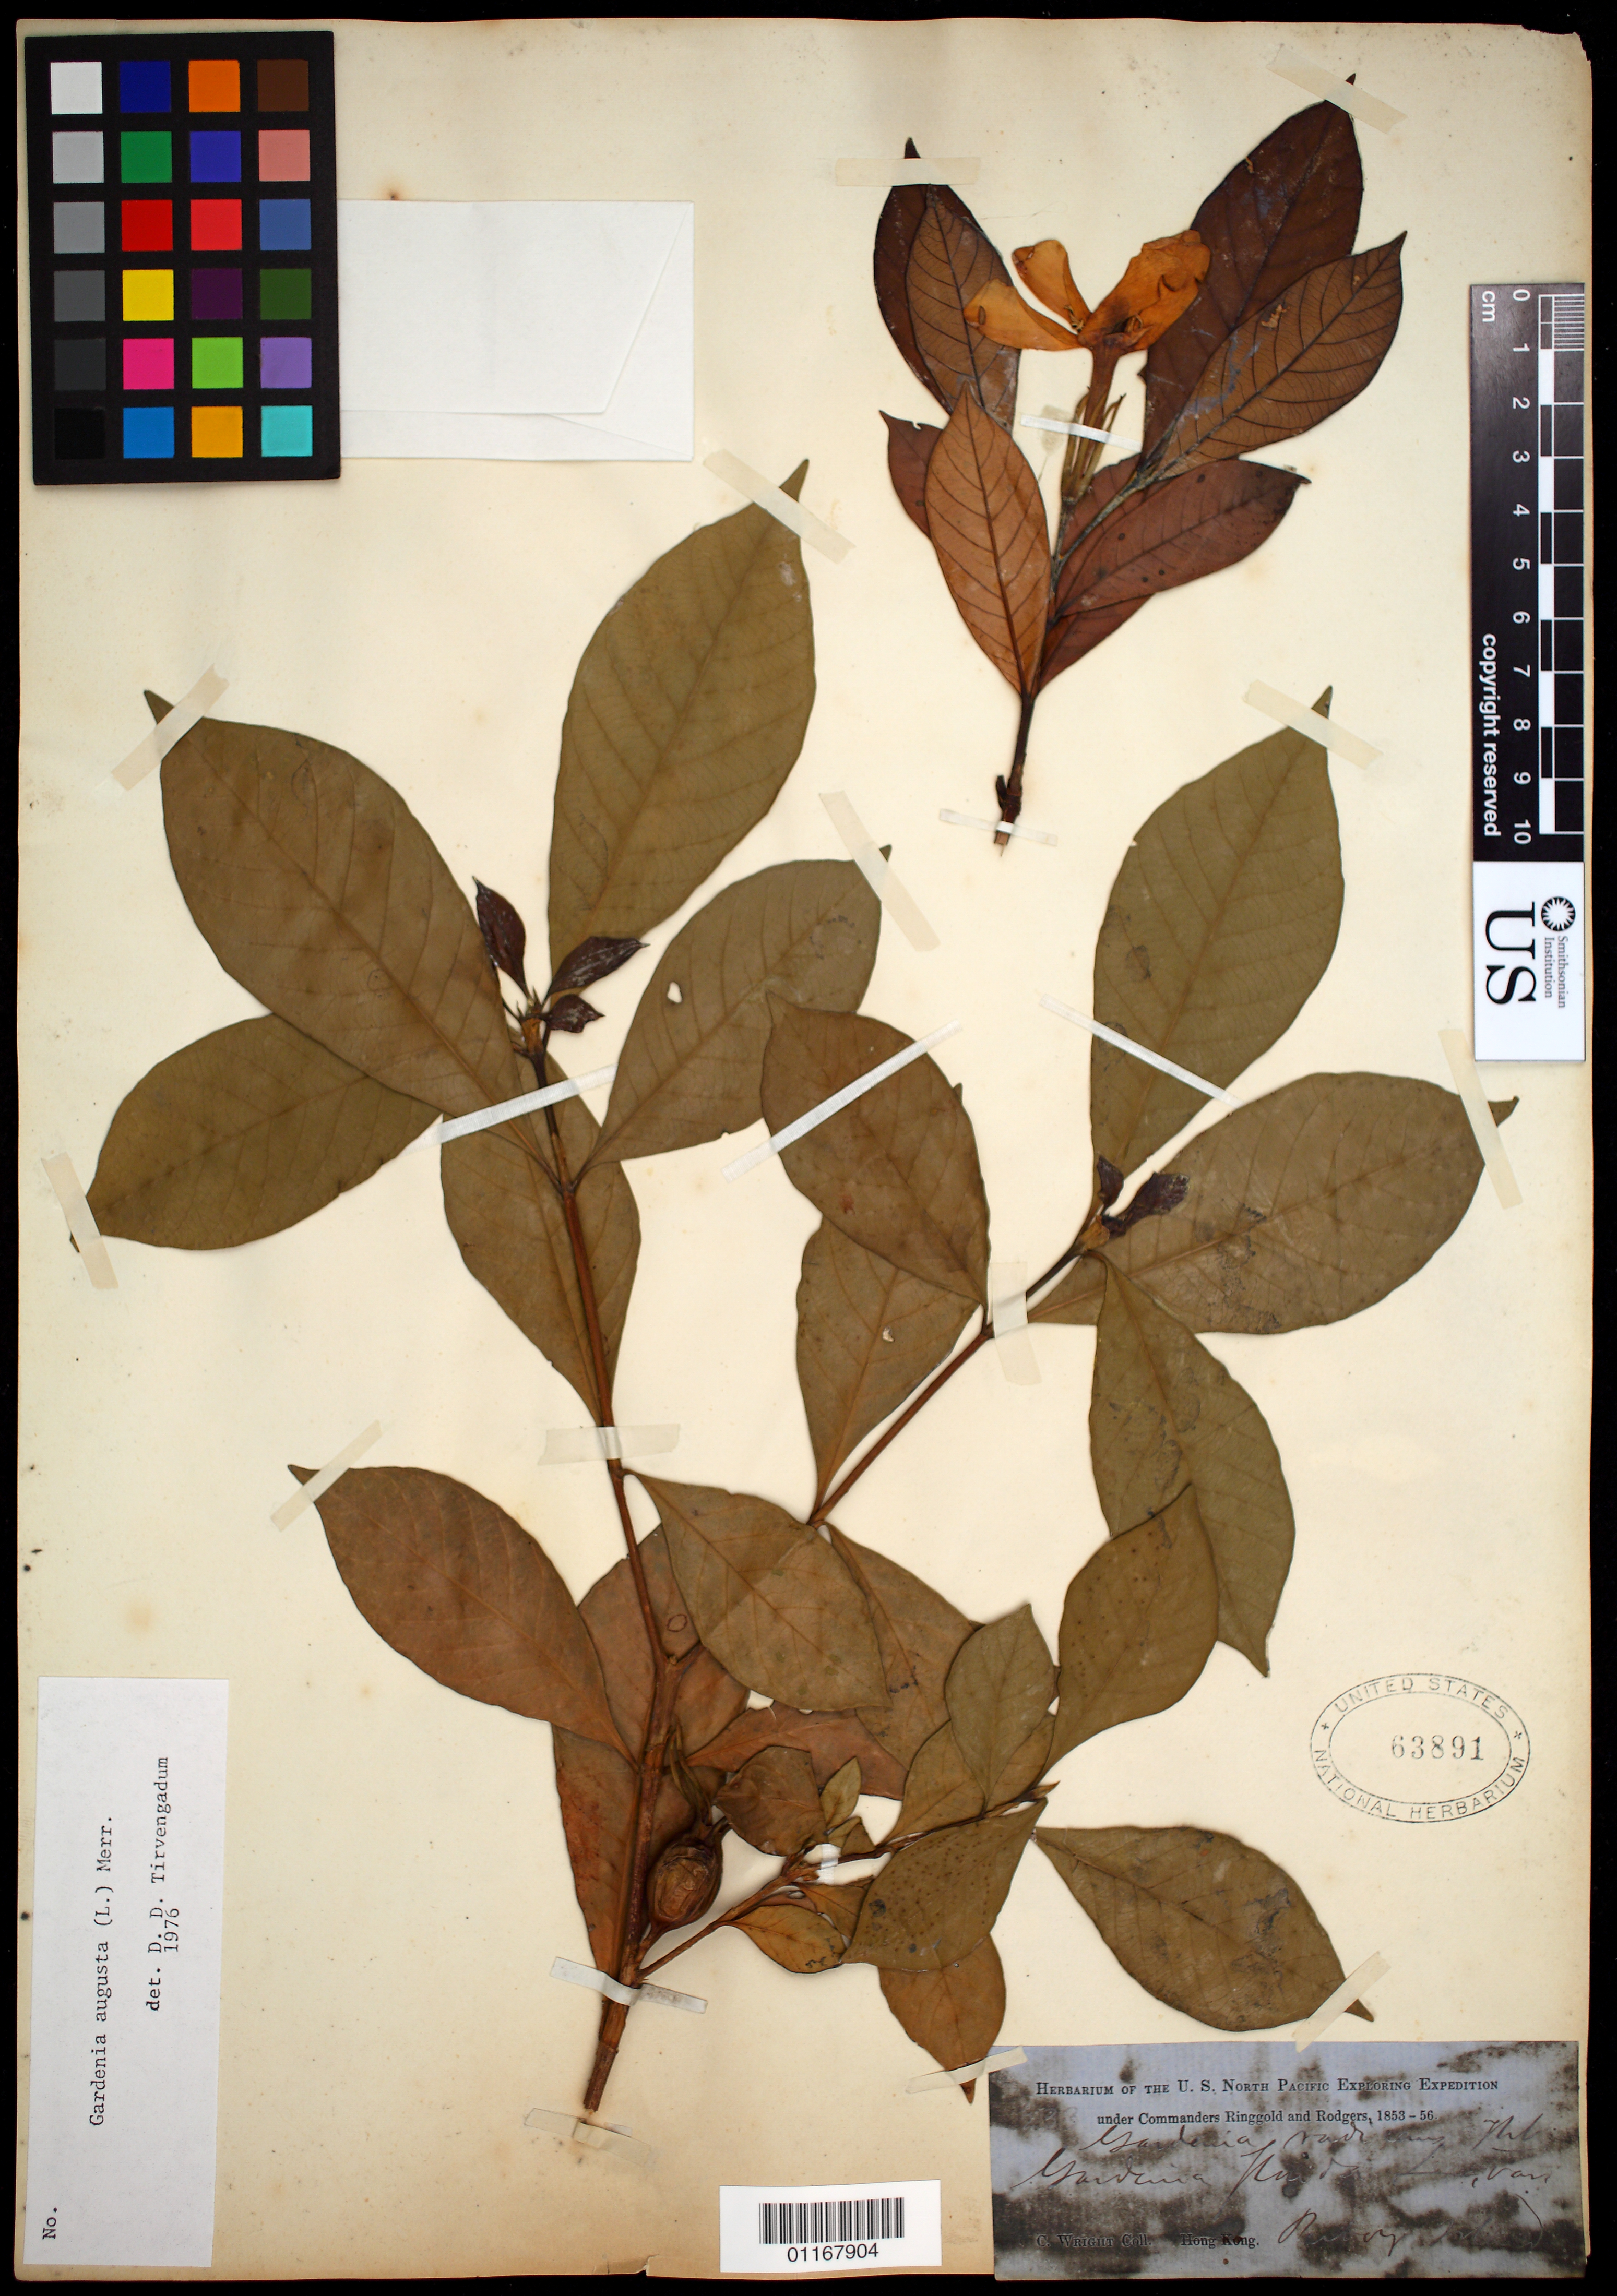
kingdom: Plantae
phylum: Tracheophyta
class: Magnoliopsida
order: Gentianales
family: Rubiaceae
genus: Gardenia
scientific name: Gardenia augusta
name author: (L.) Merr.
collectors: C. Wright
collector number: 233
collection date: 1853/1856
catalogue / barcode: US 63891